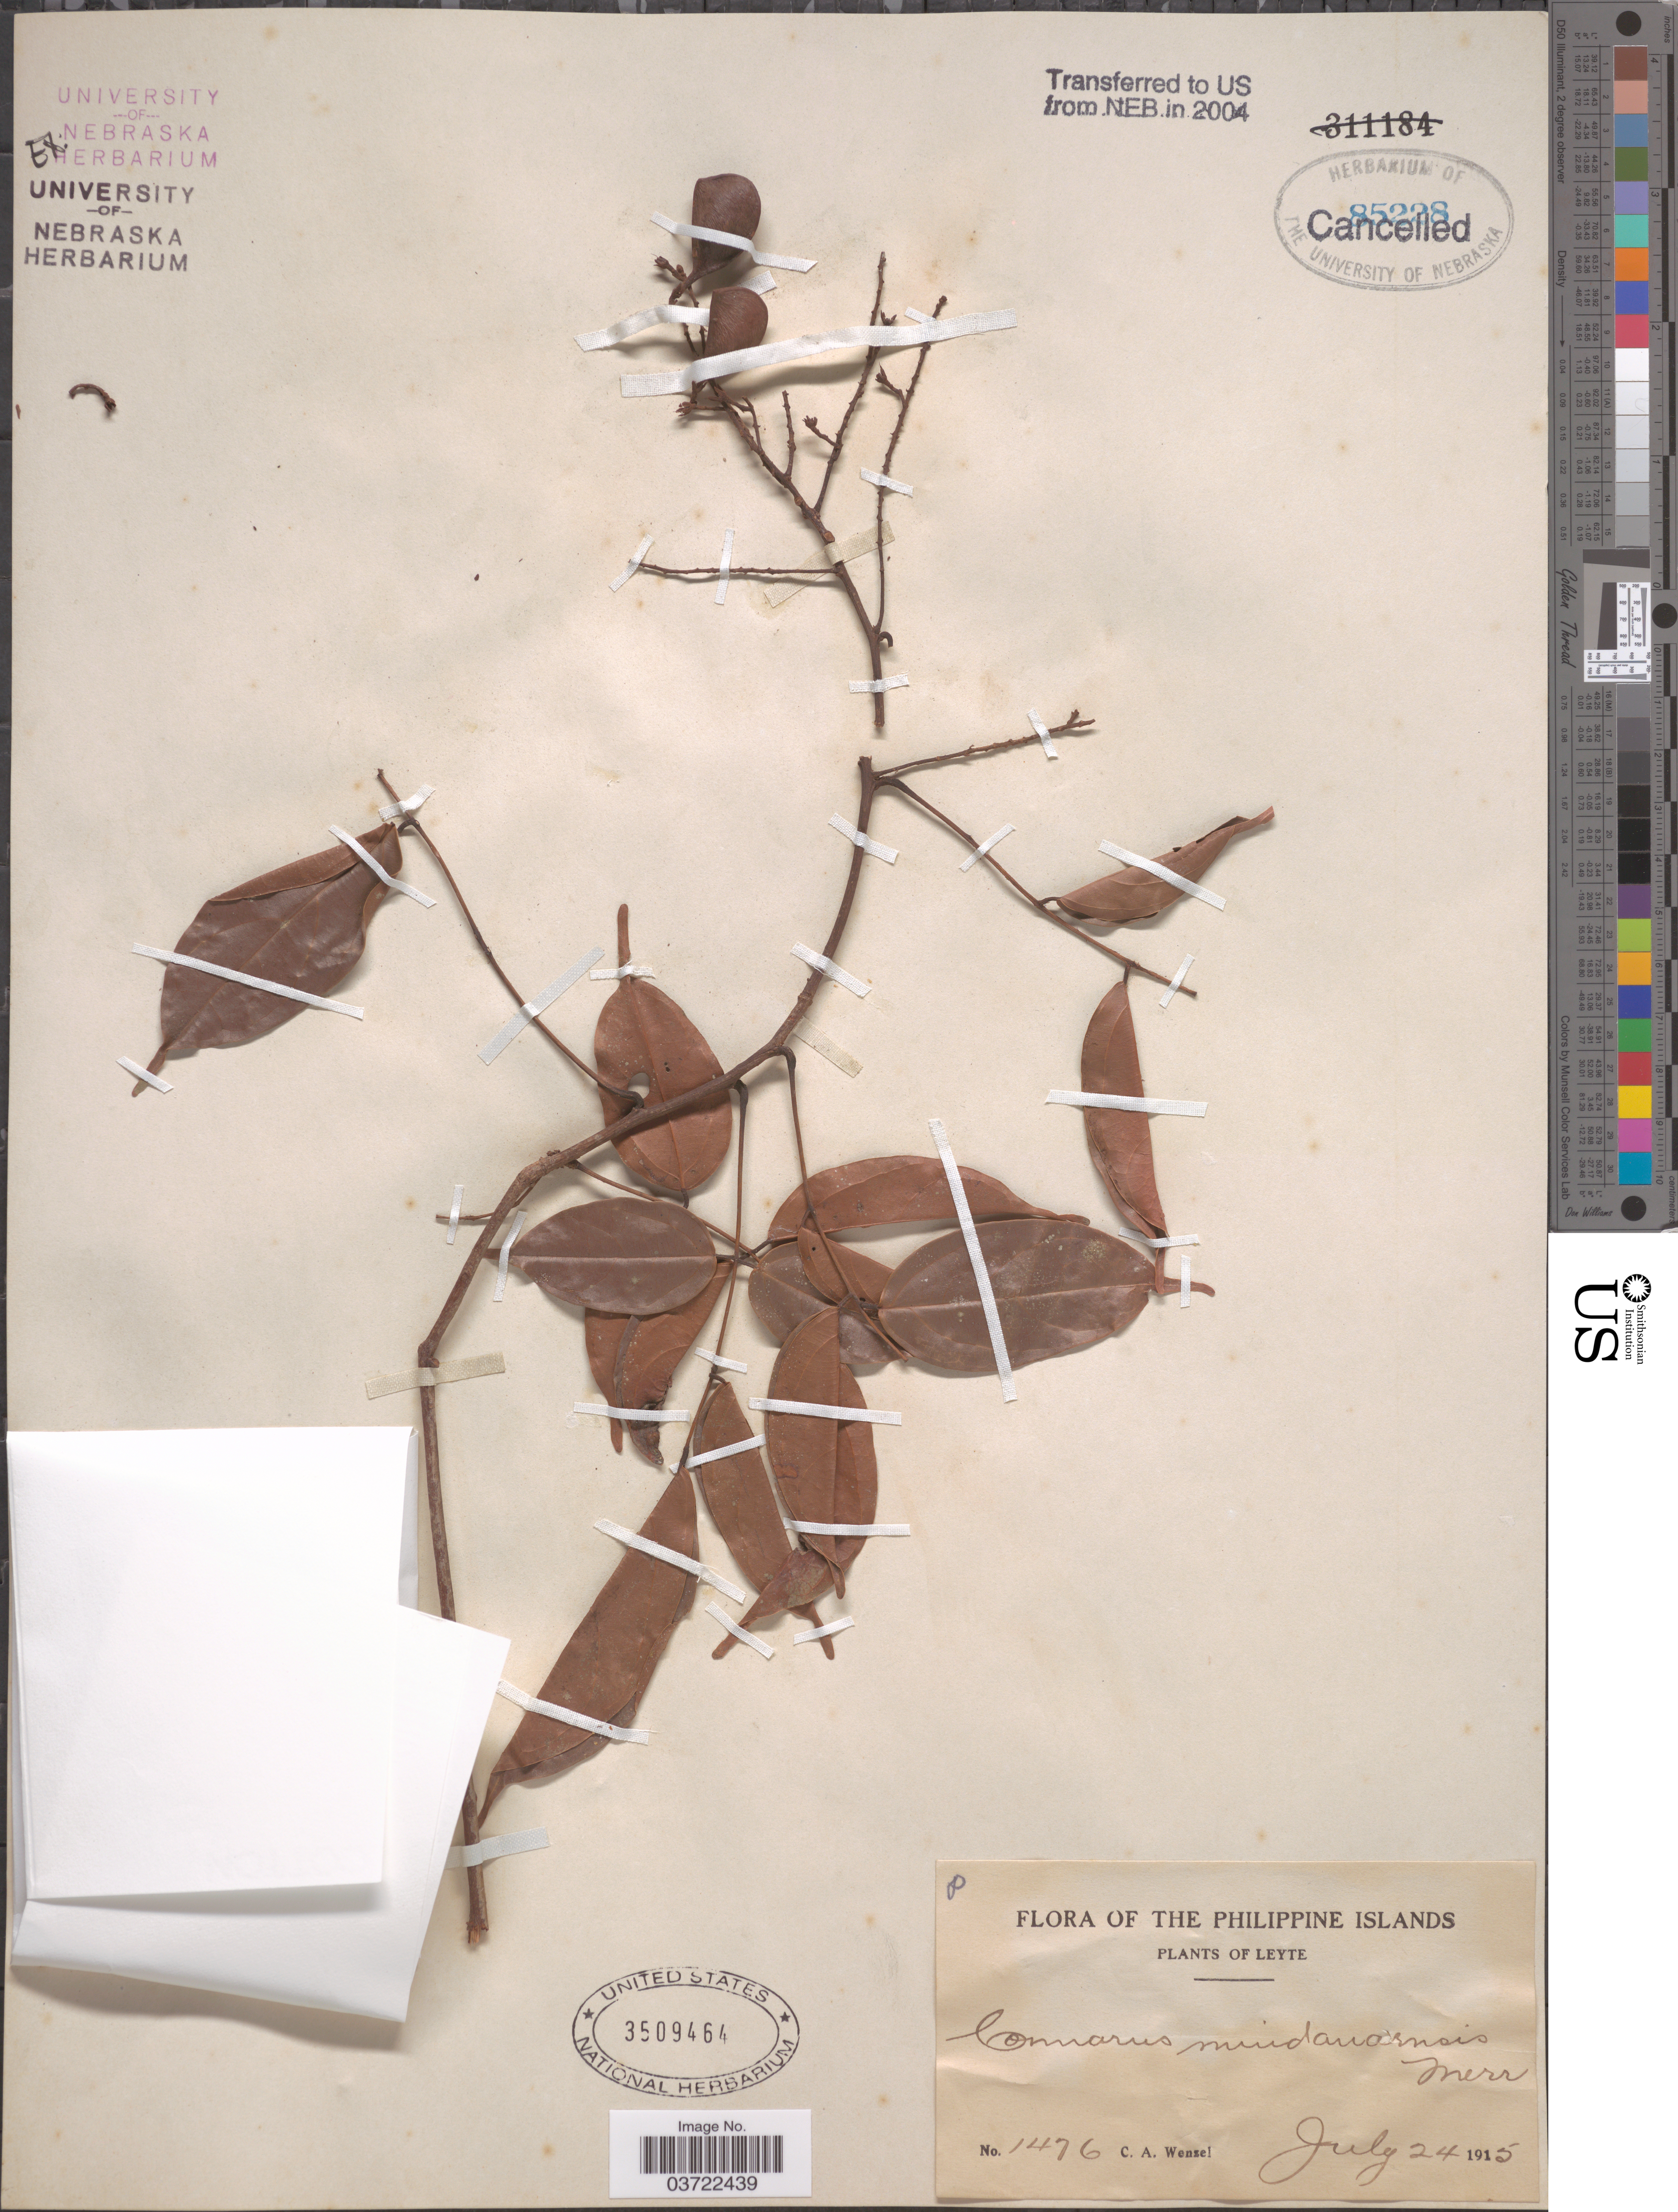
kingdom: Plantae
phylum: Tracheophyta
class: Magnoliopsida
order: Oxalidales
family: Connaraceae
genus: Connarus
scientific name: Connarus mindanaensis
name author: Merr.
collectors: C. Wenzel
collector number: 1476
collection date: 1915-07-24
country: Philippines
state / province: Eastern Visayas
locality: Philippine Islands. Leyte.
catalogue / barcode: US 3509464